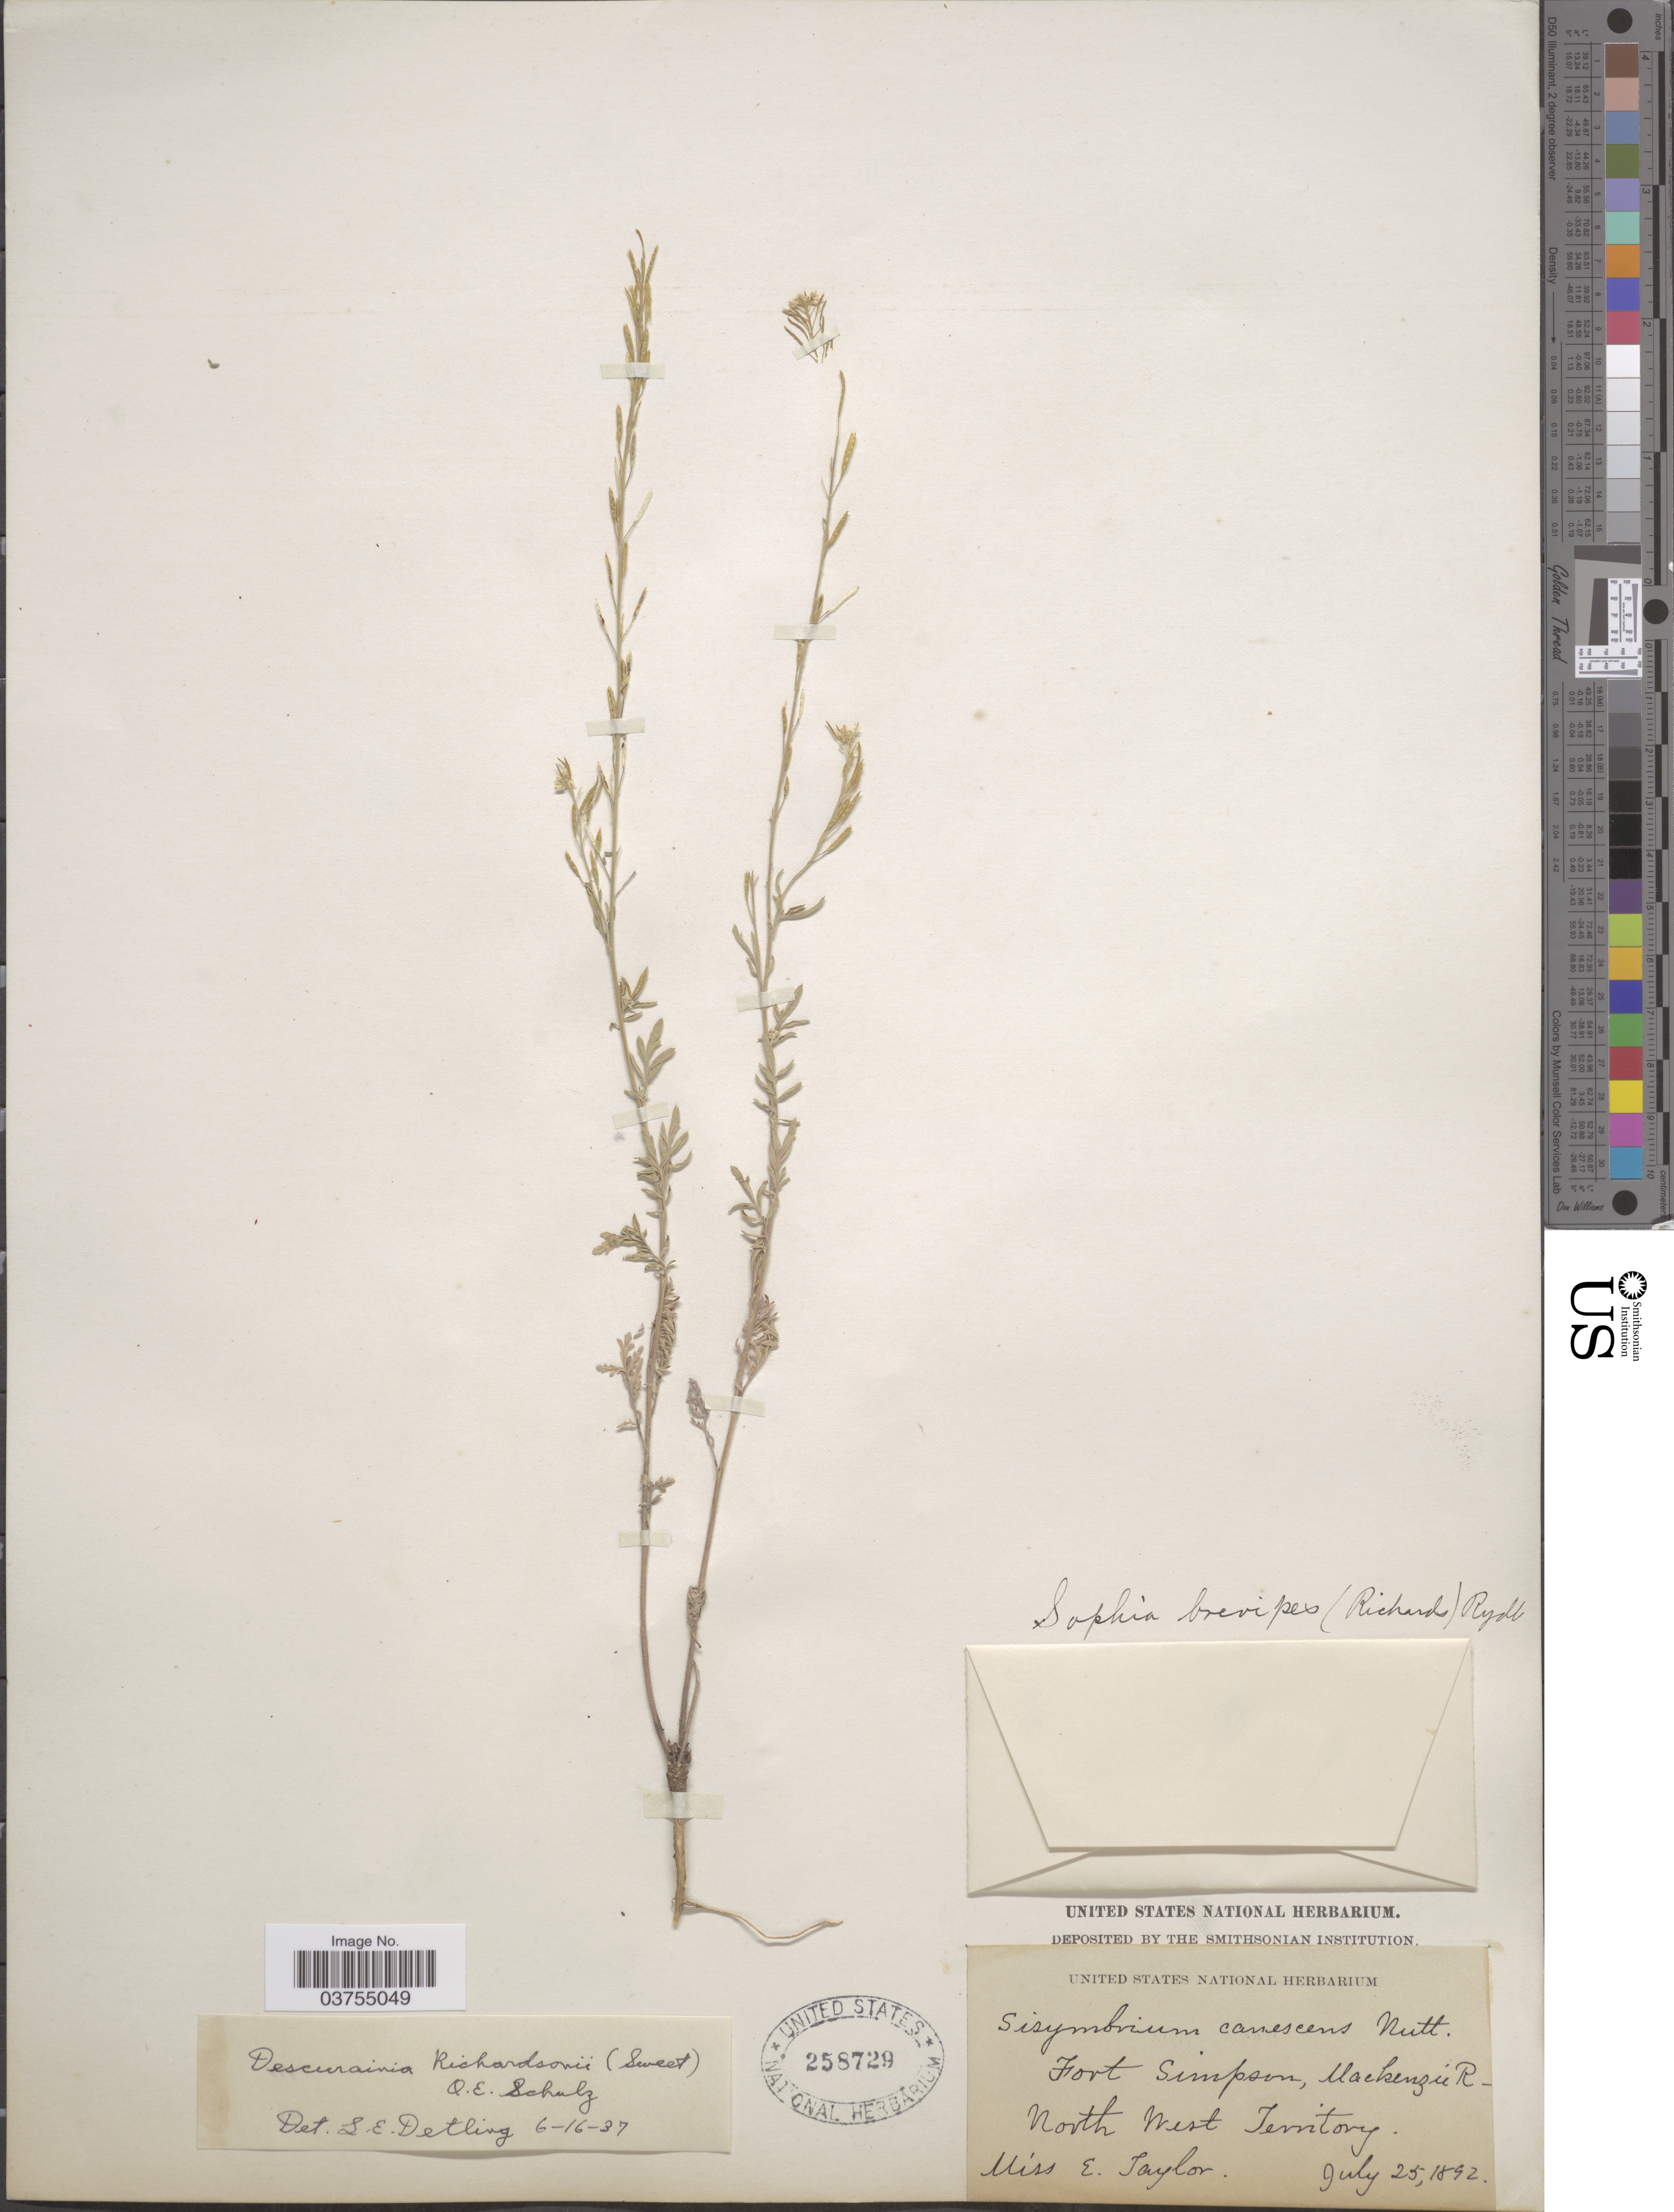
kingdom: Plantae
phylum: Tracheophyta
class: Magnoliopsida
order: Brassicales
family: Brassicaceae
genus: Descurainia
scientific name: Descurainia richardsonii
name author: (C.A. Mey.) O.E. Schulz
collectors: E. Taylor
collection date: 1892-07-25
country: Canada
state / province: Northwest Territories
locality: Fort Simpson, Mackenzie R. North West Territory.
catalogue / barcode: US 258729